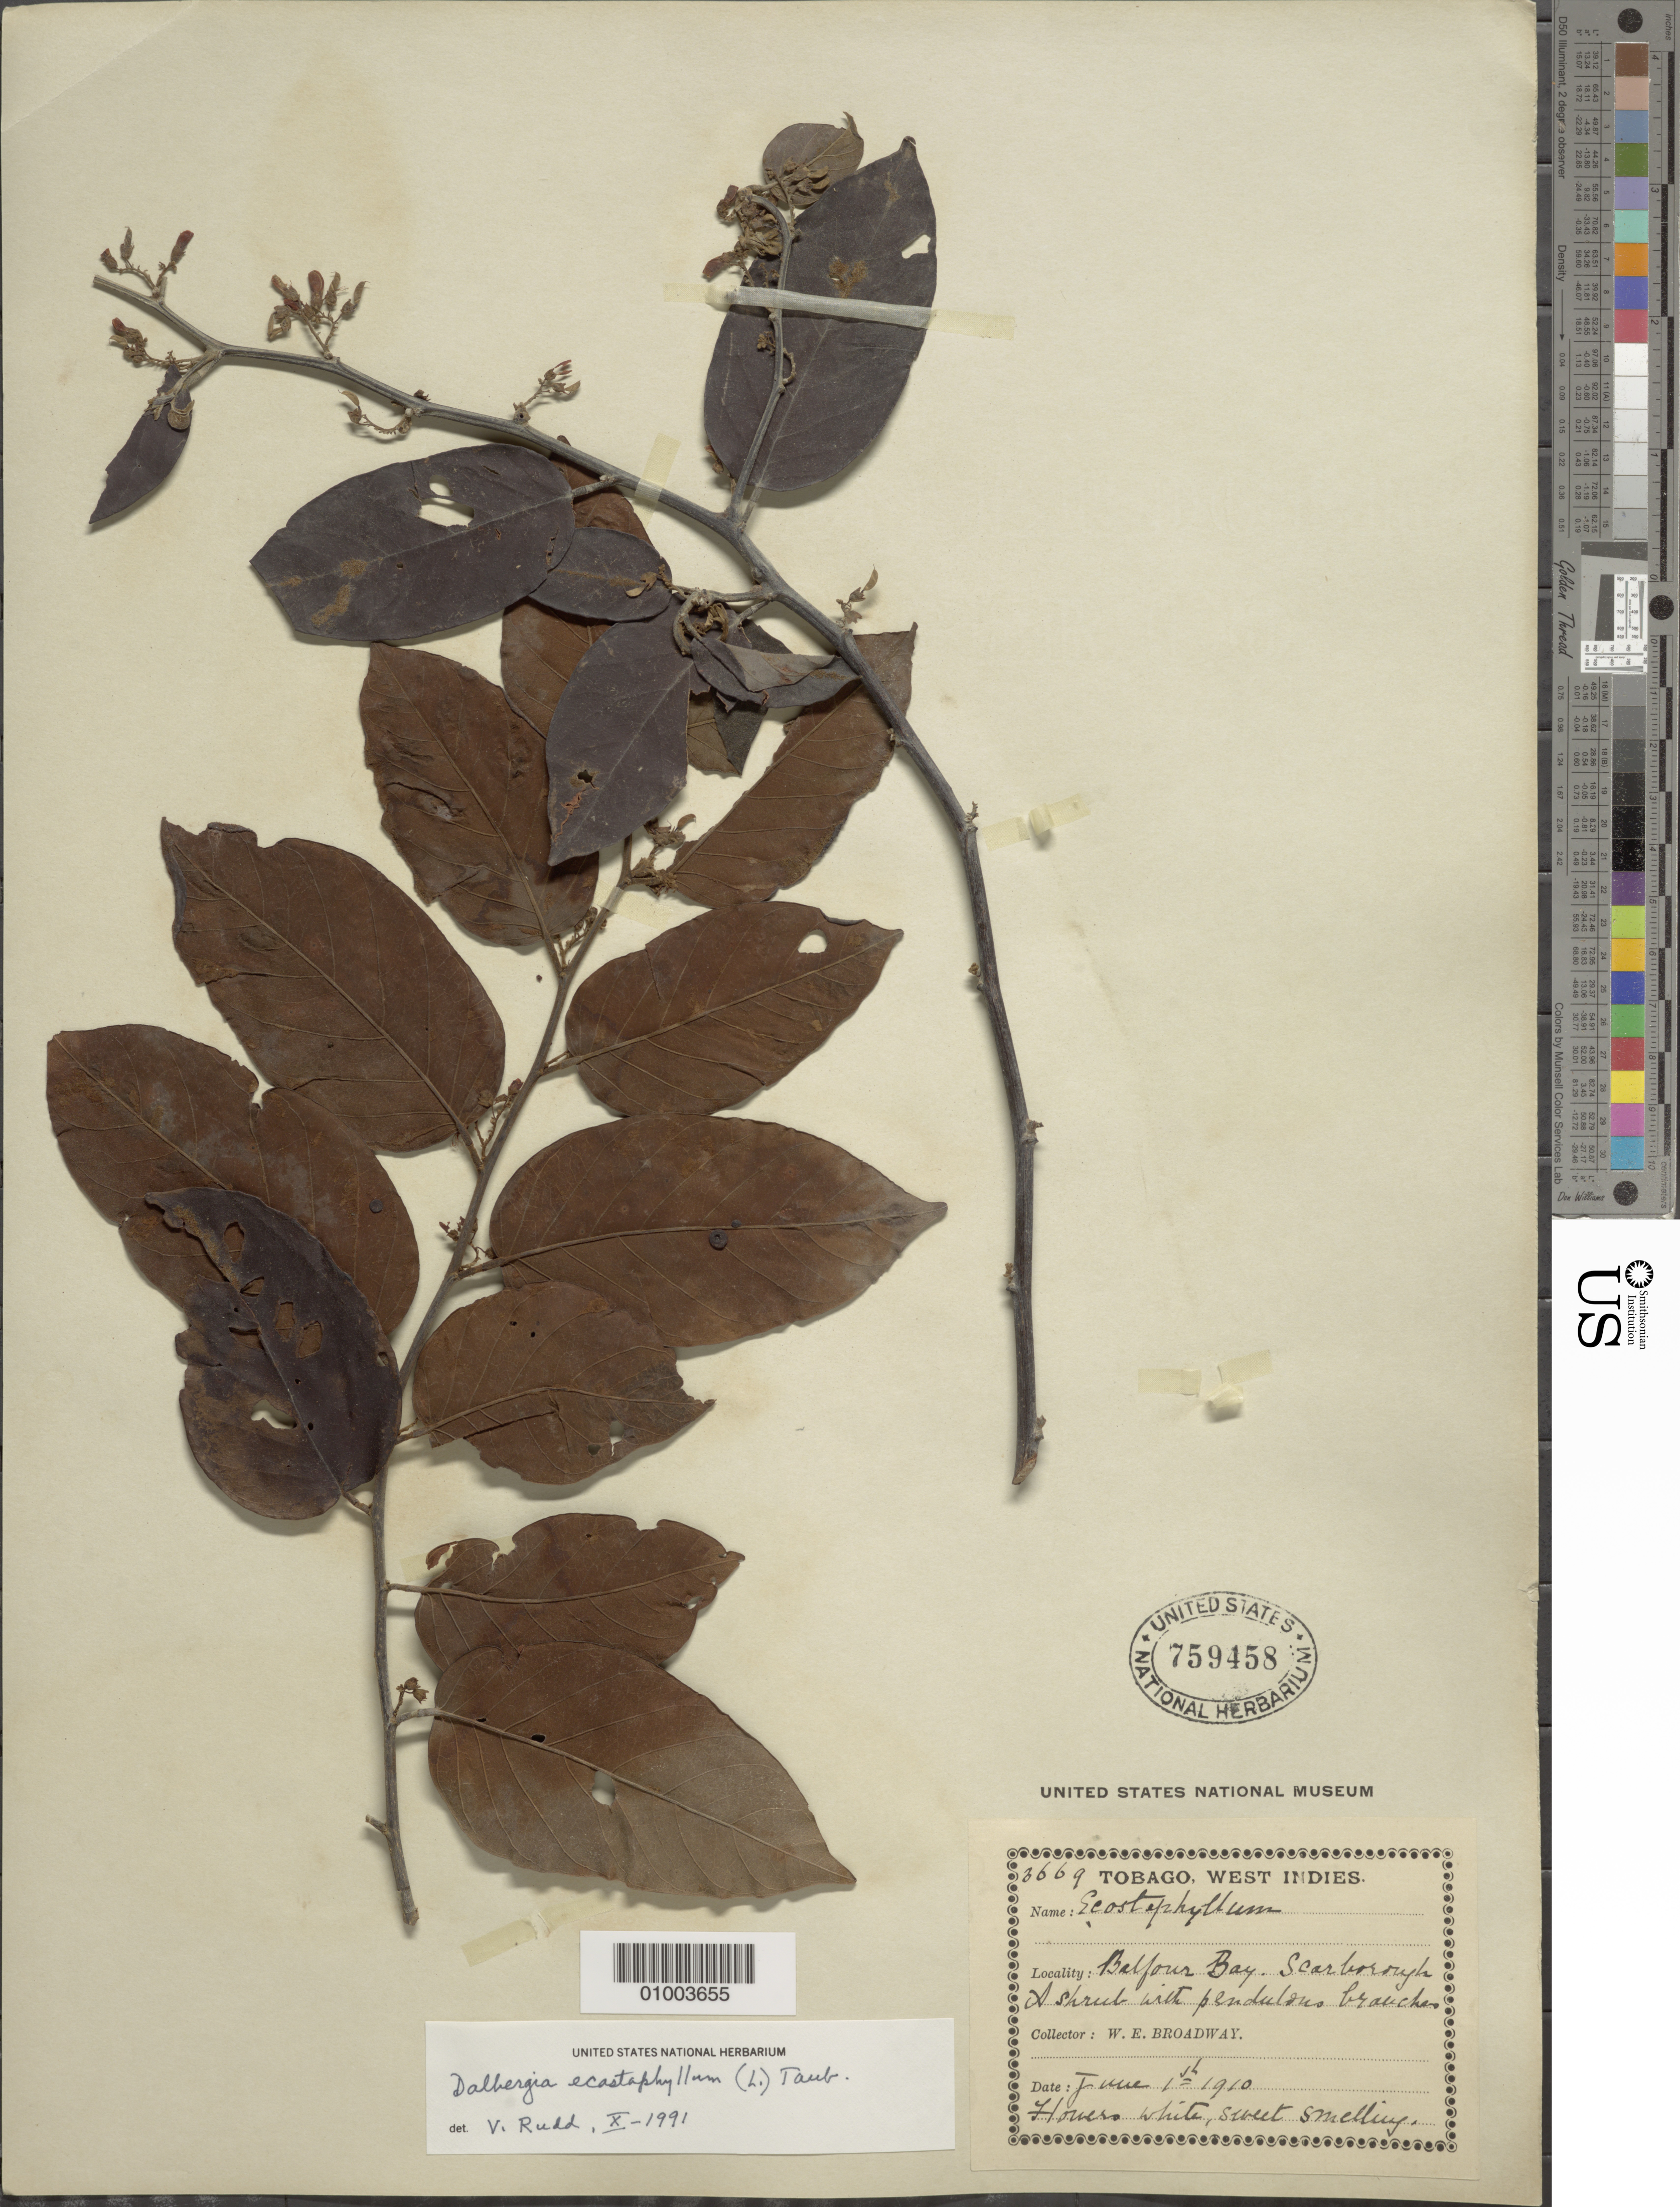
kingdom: Plantae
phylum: Tracheophyta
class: Magnoliopsida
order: Fabales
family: Fabaceae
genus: Dalbergia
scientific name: Dalbergia ecastaphyllum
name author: (L.) Taub.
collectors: W. E. Broadway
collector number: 3669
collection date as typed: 01 Jun 1910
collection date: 1910-06-01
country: Trinidad and Tobago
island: Tobago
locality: Balfour Bay. Scarborough. A shrub with pendulous branches. Flowers white, sweet smelling.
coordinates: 0 N, 0 E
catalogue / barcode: US 759458